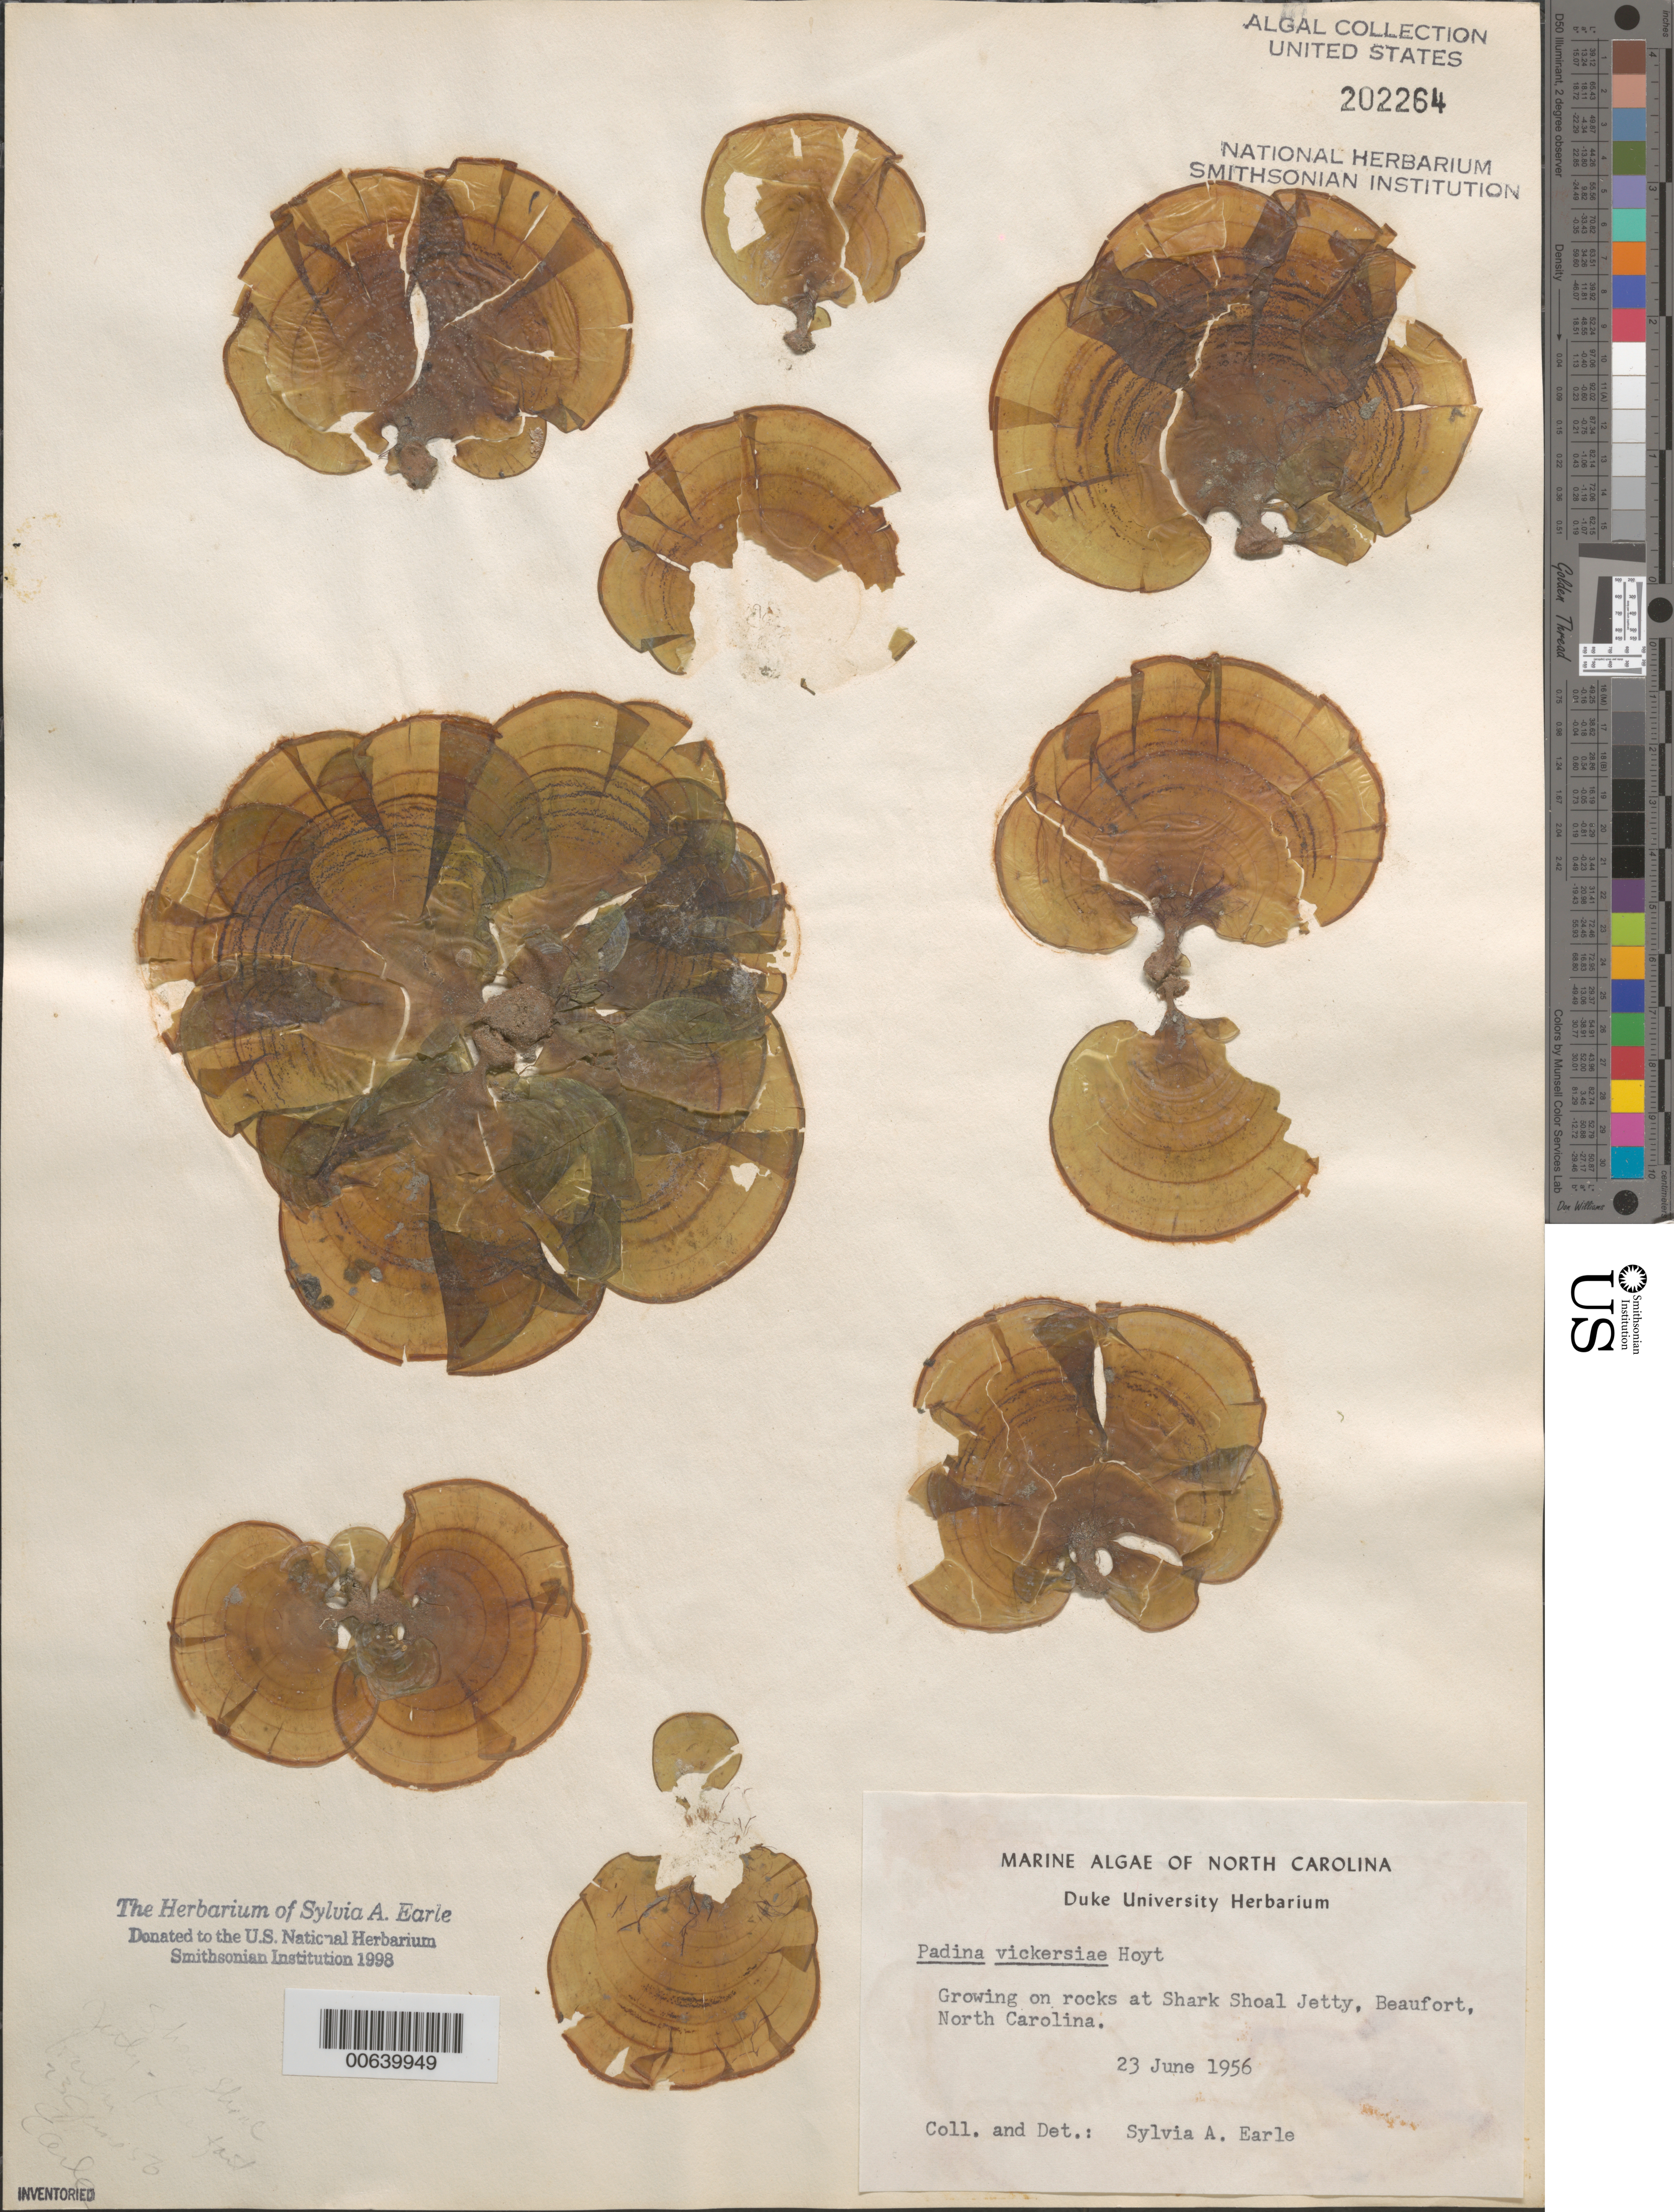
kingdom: Chromista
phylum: Ochrophyta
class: Phaeophyceae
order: Dictyotales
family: Dictyotaceae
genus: Padina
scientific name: Padina gymnospora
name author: (Kütz.) O.G. Sond.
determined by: Algae name updating Project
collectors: S. A. Earle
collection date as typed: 23 Jun 1956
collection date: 1956-06-23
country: United States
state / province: North Carolina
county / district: Carteret County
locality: Shark Shoal jetty, Beaufort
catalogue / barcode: US 202264